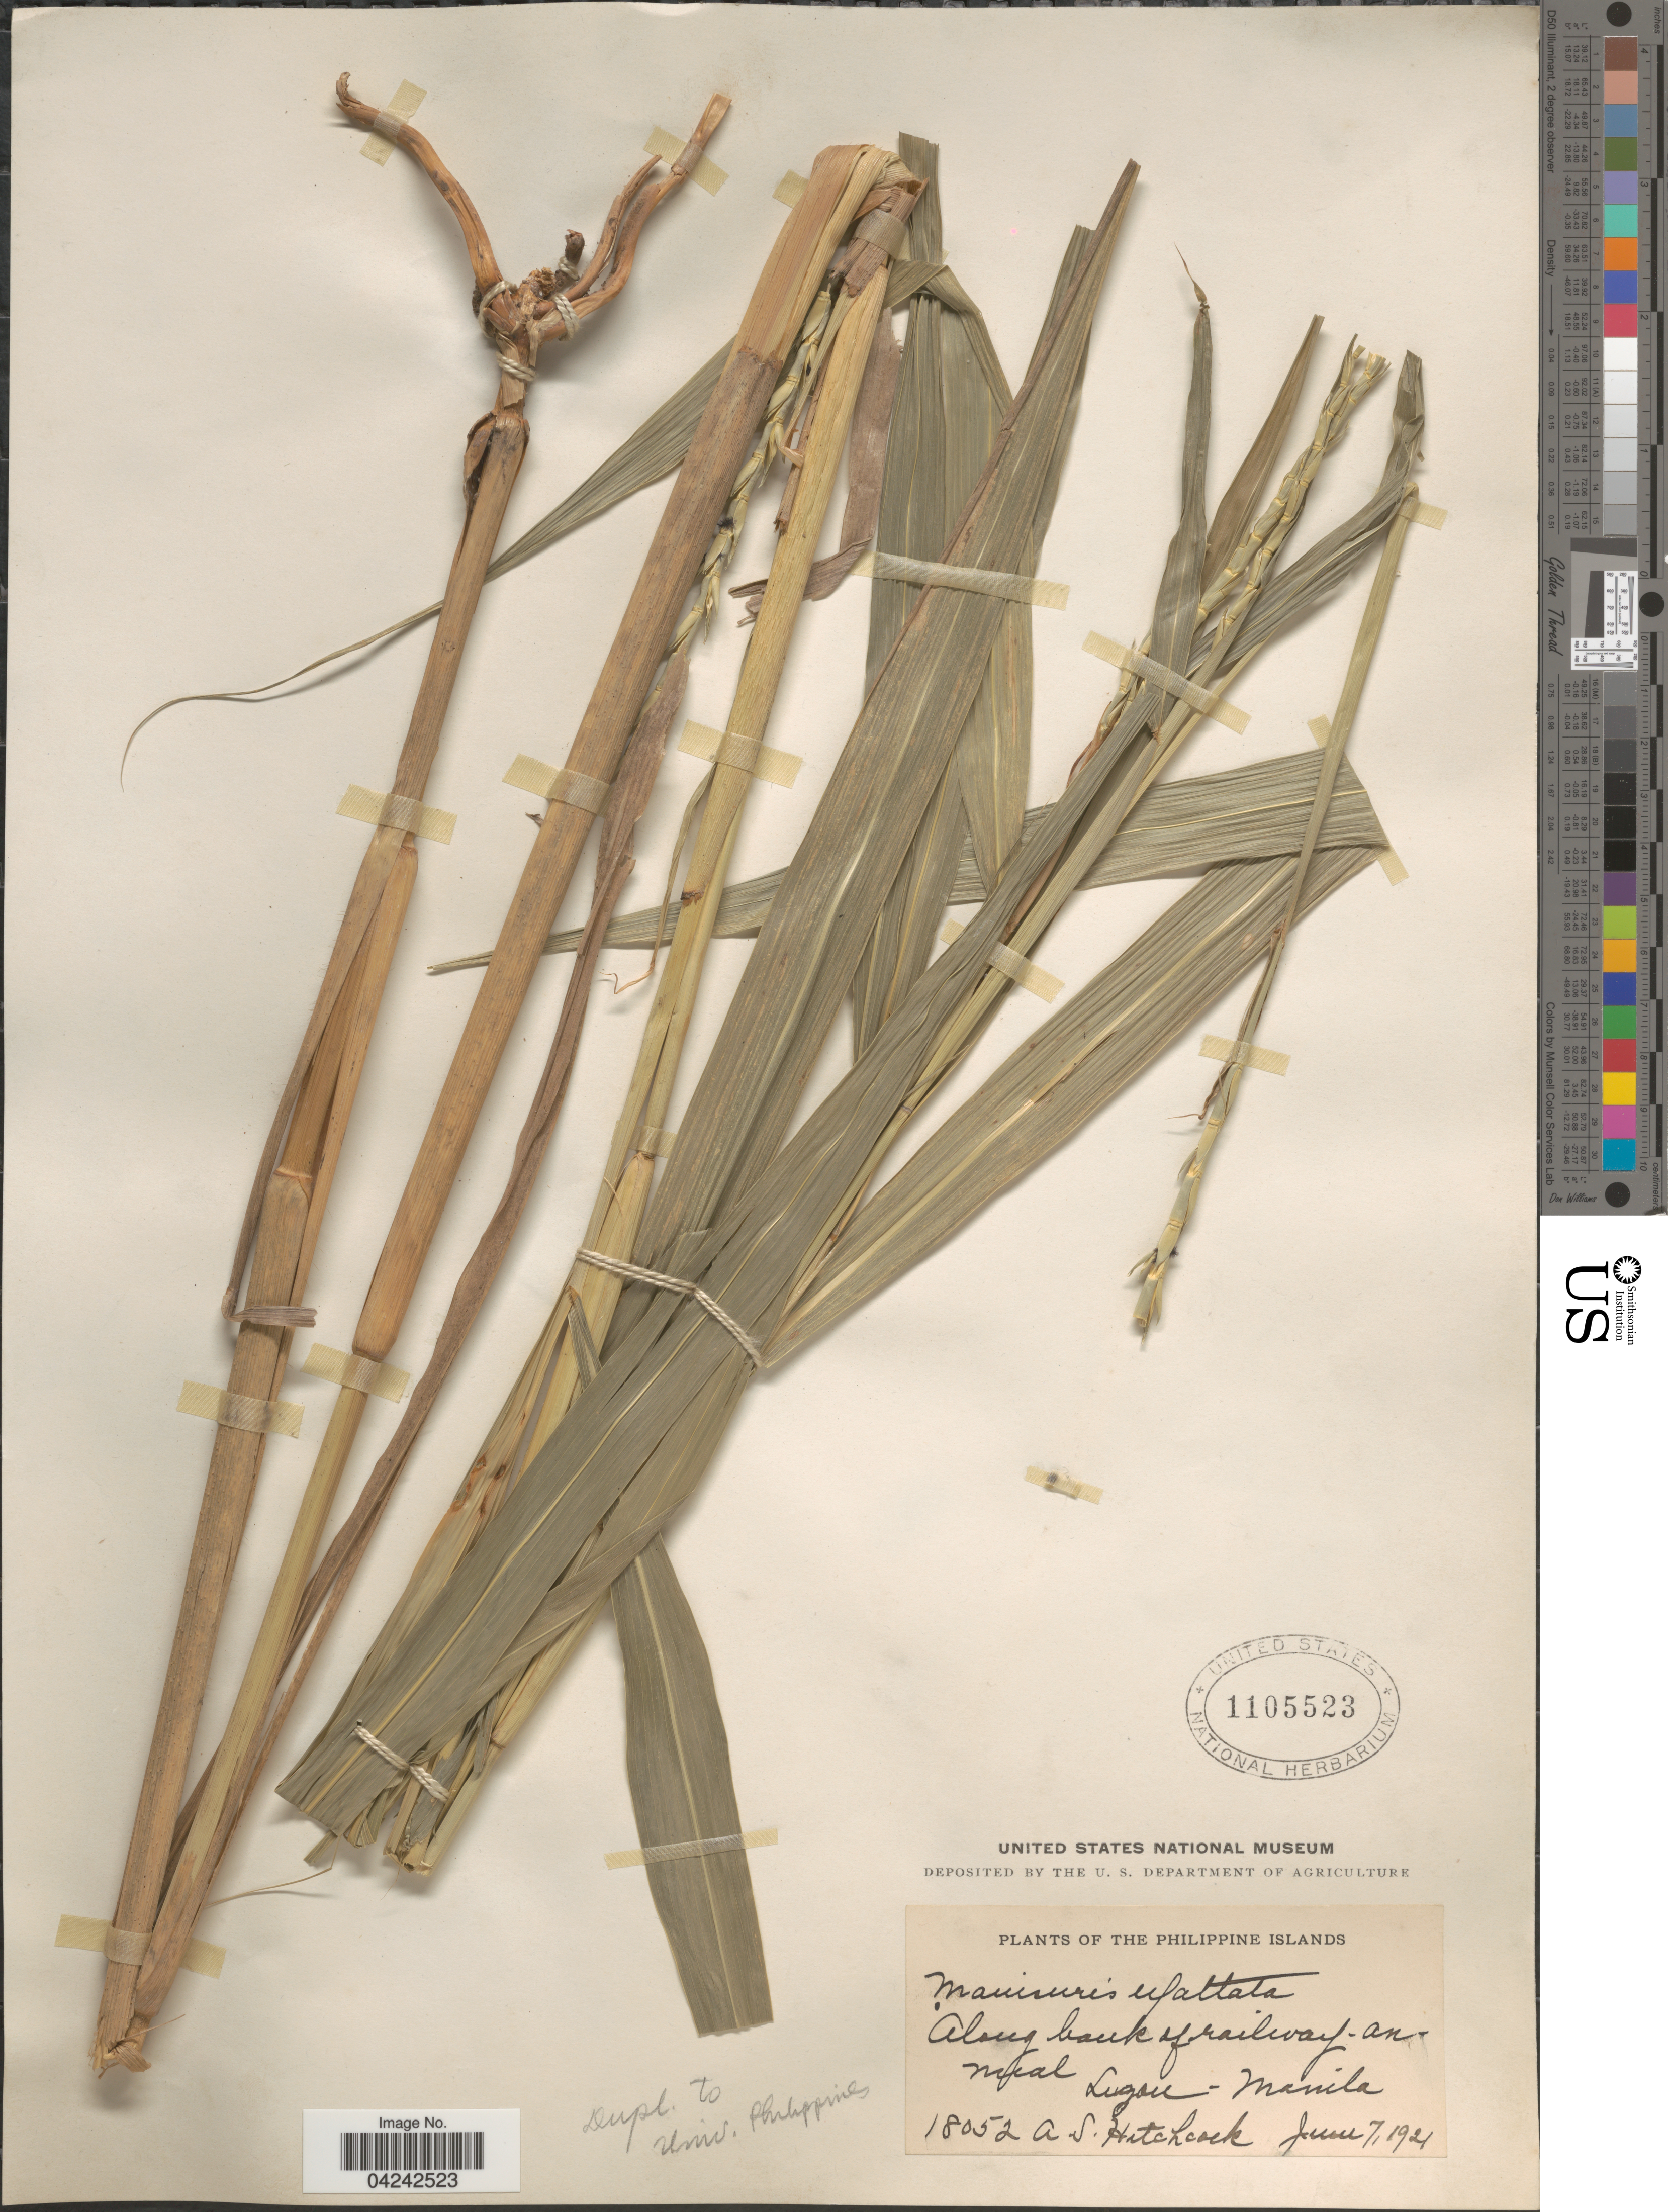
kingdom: Plantae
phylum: Tracheophyta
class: Liliopsida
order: Poales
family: Poaceae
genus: Rottboellia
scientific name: Rottboellia cochinchinensis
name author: (Lour.) Clayton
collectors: A. S. Hitchcock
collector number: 18052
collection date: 1921-06-07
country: Philippines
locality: Along bank of railway. Luzon - Manila.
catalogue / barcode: US 1105523